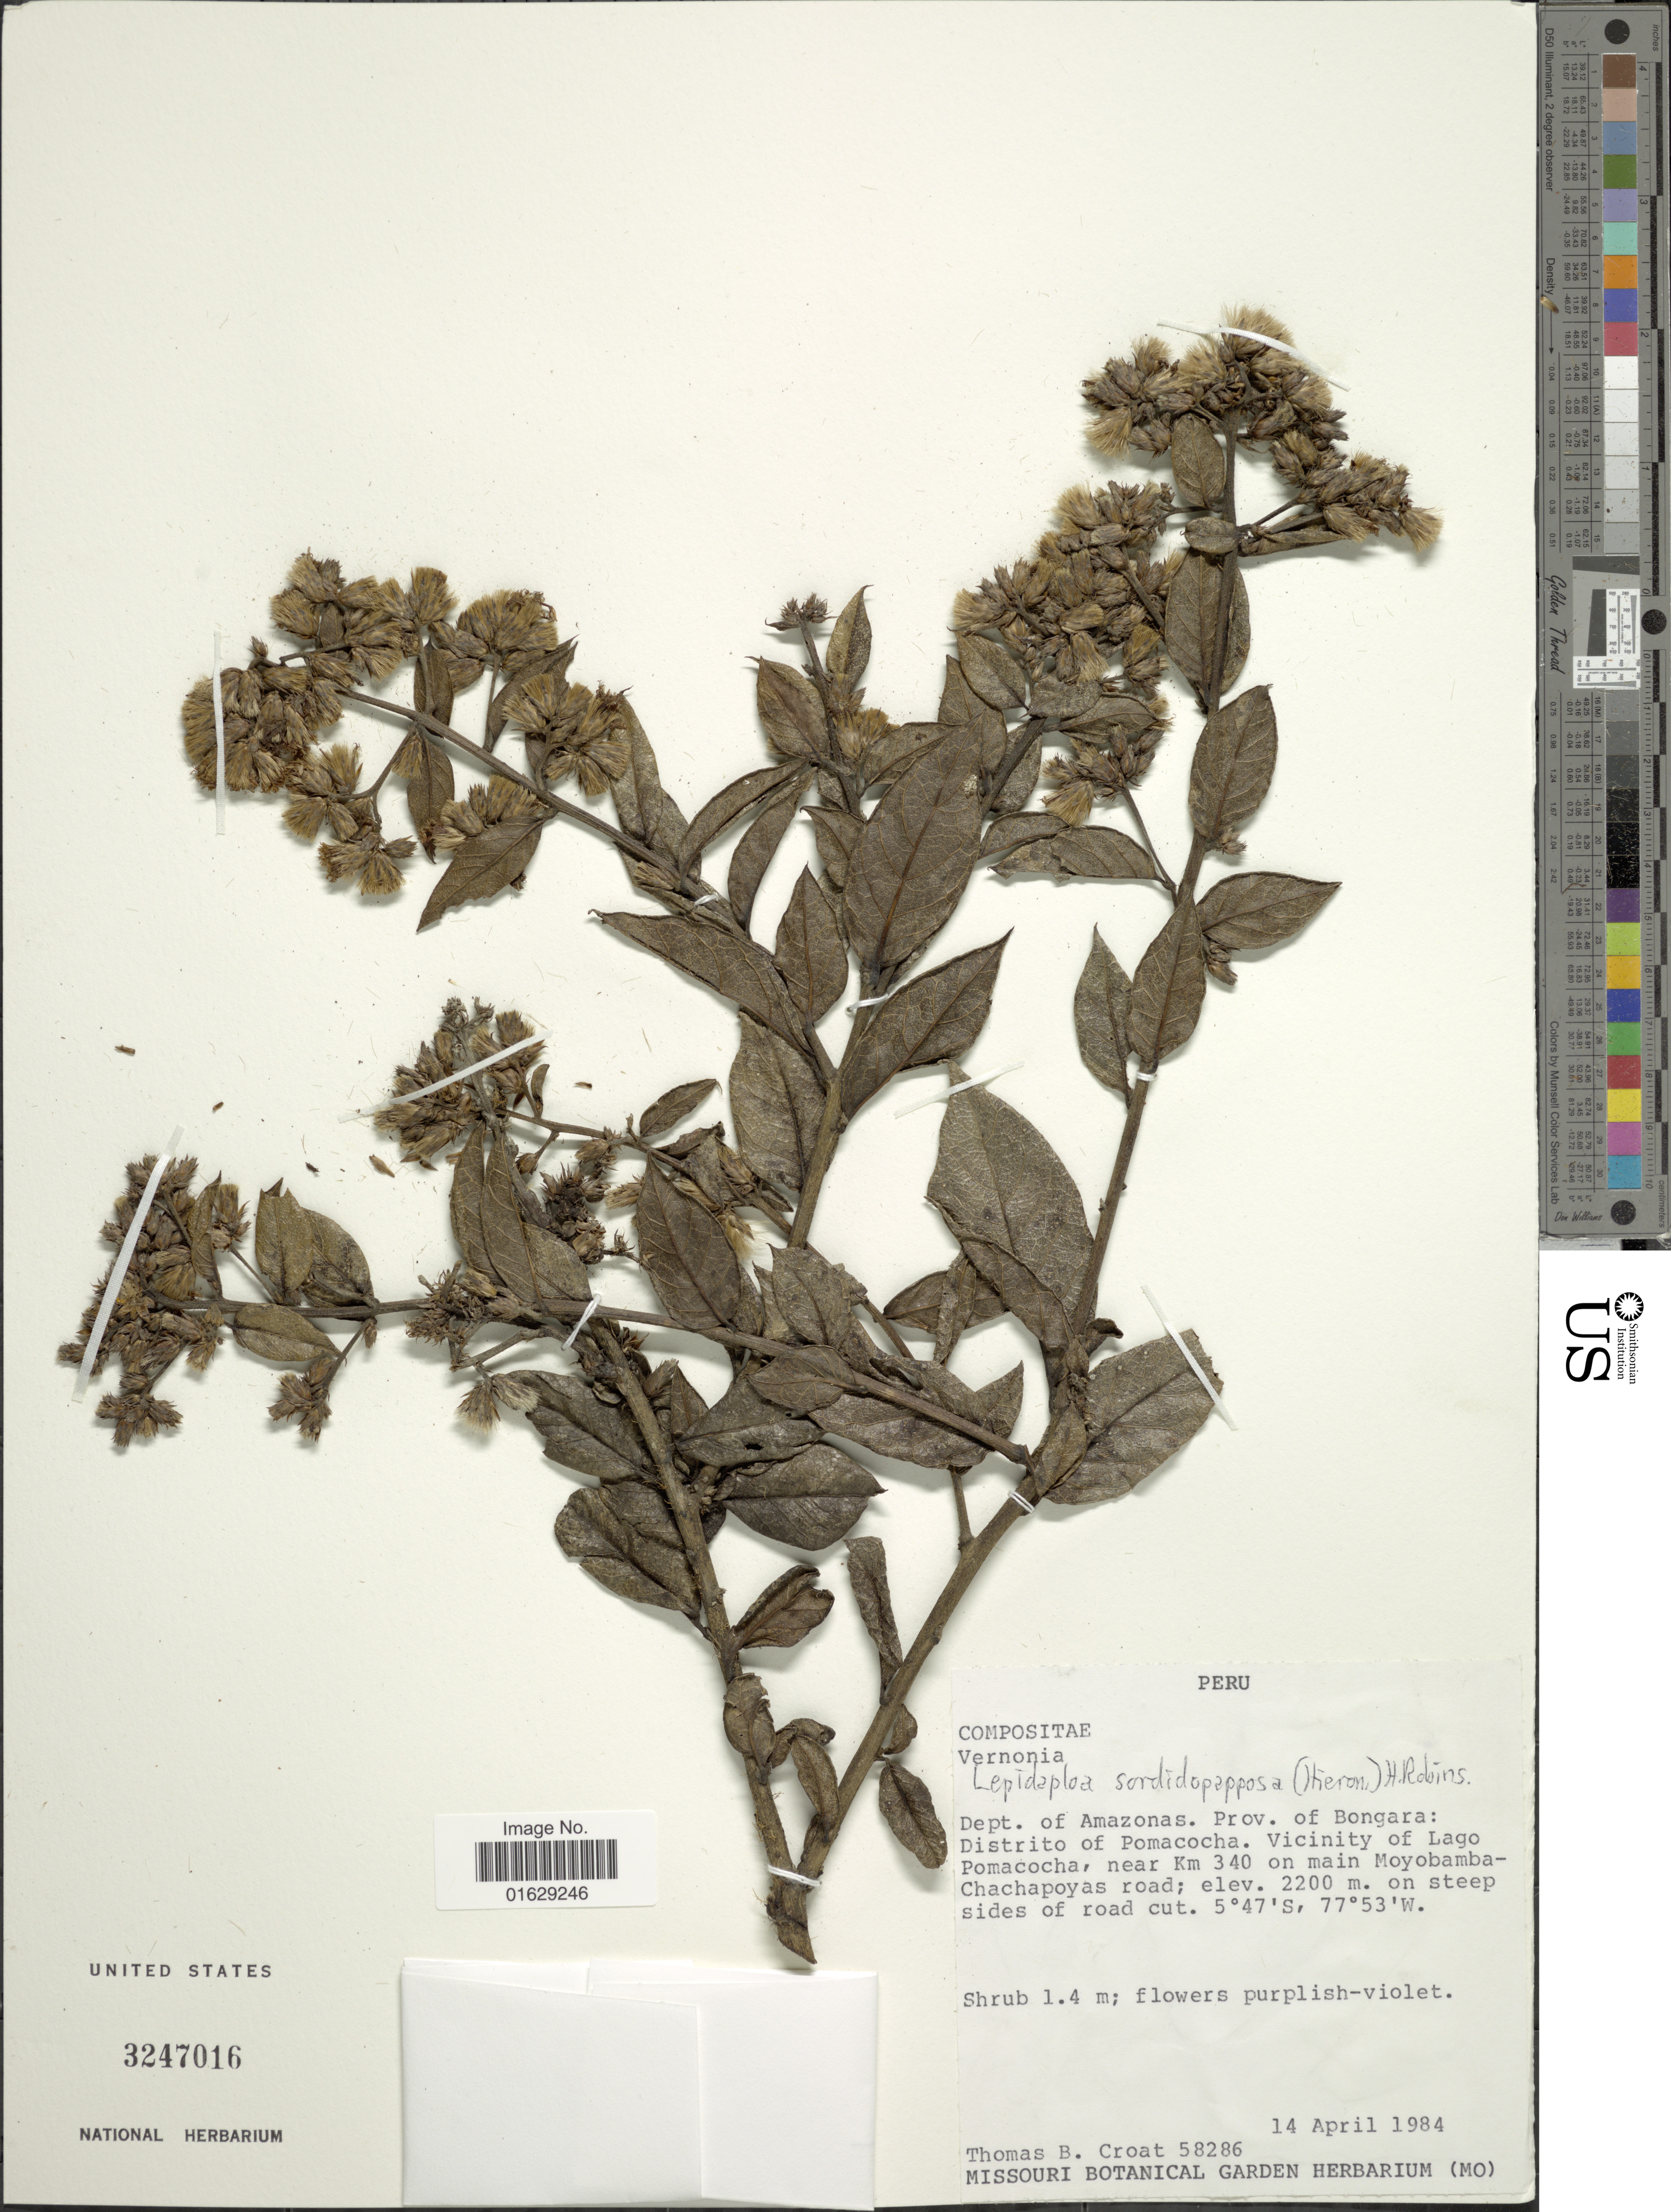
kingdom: Plantae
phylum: Tracheophyta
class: Magnoliopsida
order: Asterales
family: Asteraceae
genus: Lepidaploa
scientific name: Lepidaploa sordidopapposa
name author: (Hieron.) H. Rob.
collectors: T. B. Croat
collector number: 58286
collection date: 1984-04-14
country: Peru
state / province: Amazonas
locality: Dept. of Amazonas, Prov. of Bpngara: Distrito of Pomacocha, vicinity of Lago Pomacocha, near 340 on main Moyobamba-Chachapoyas road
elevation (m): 2200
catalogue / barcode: US 3247016